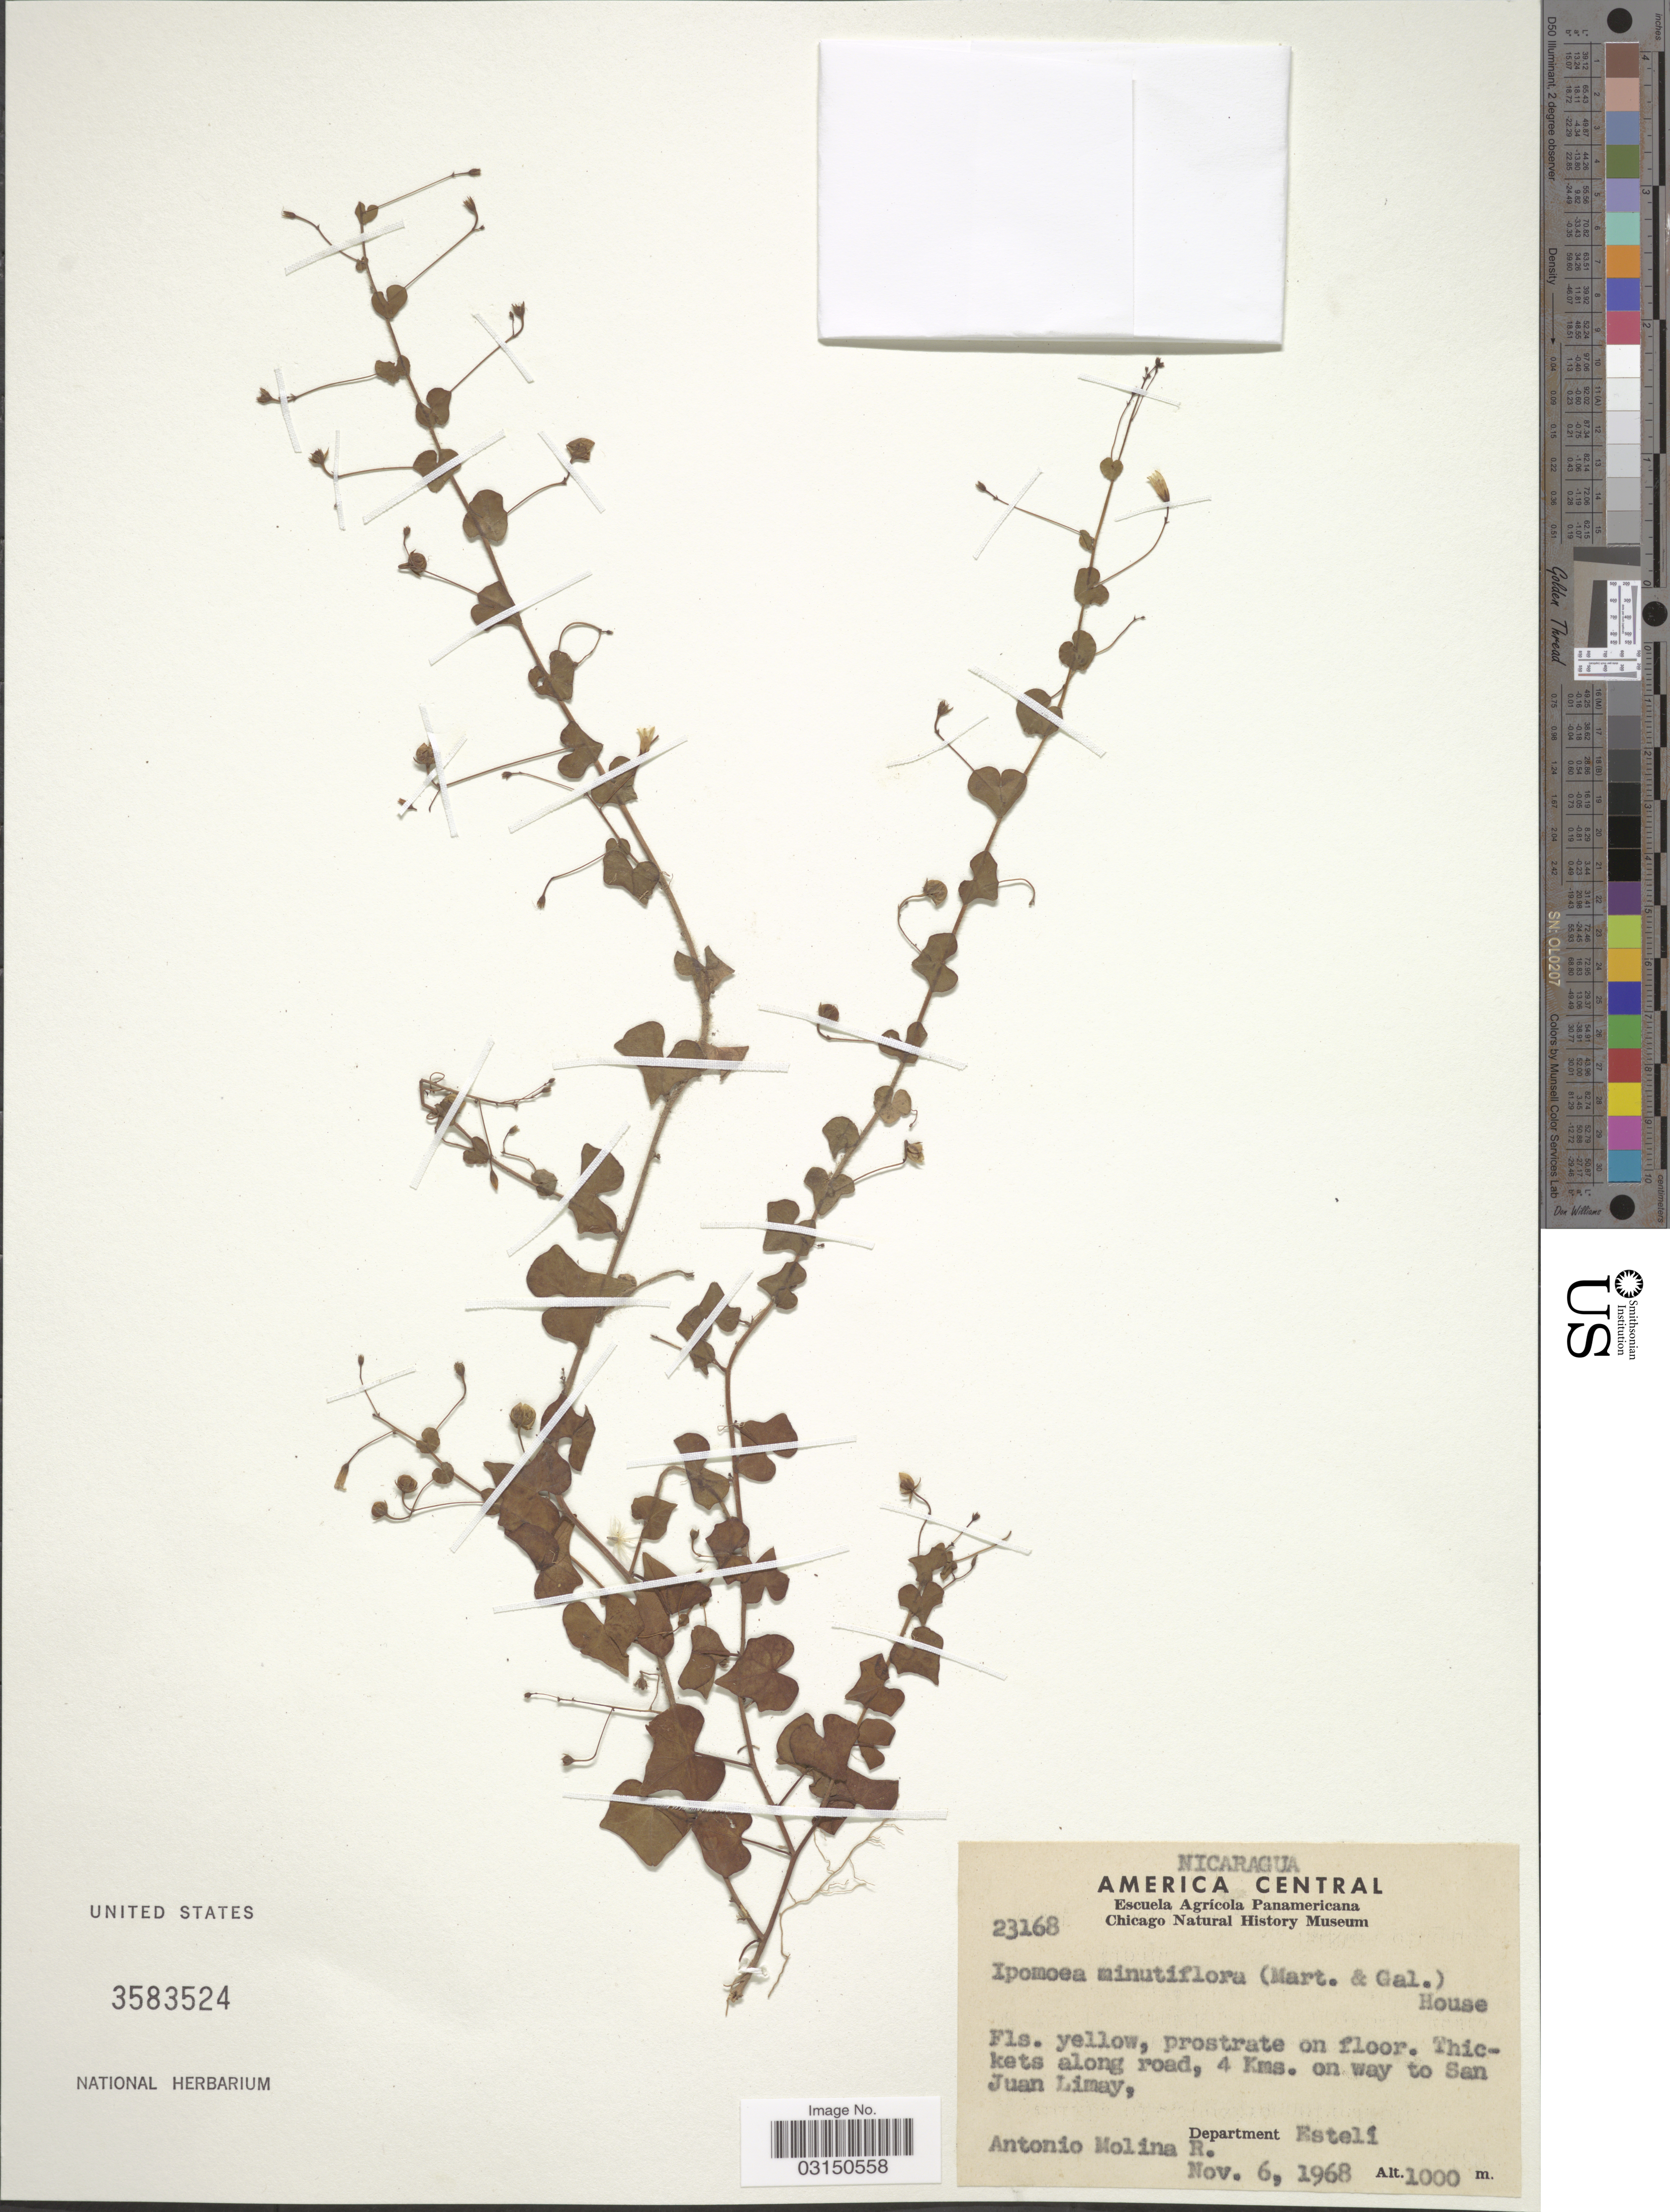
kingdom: Plantae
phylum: Tracheophyta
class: Magnoliopsida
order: Solanales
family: Convolvulaceae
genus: Ipomoea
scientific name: Ipomoea minutiflora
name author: (M. Martens) House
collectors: A. Molina R.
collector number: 23168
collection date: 1968-11-06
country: Nicaragua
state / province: Esteli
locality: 4 Kms. on way to San Juan Limay, Department Estelí.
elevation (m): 1000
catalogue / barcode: US 3583524